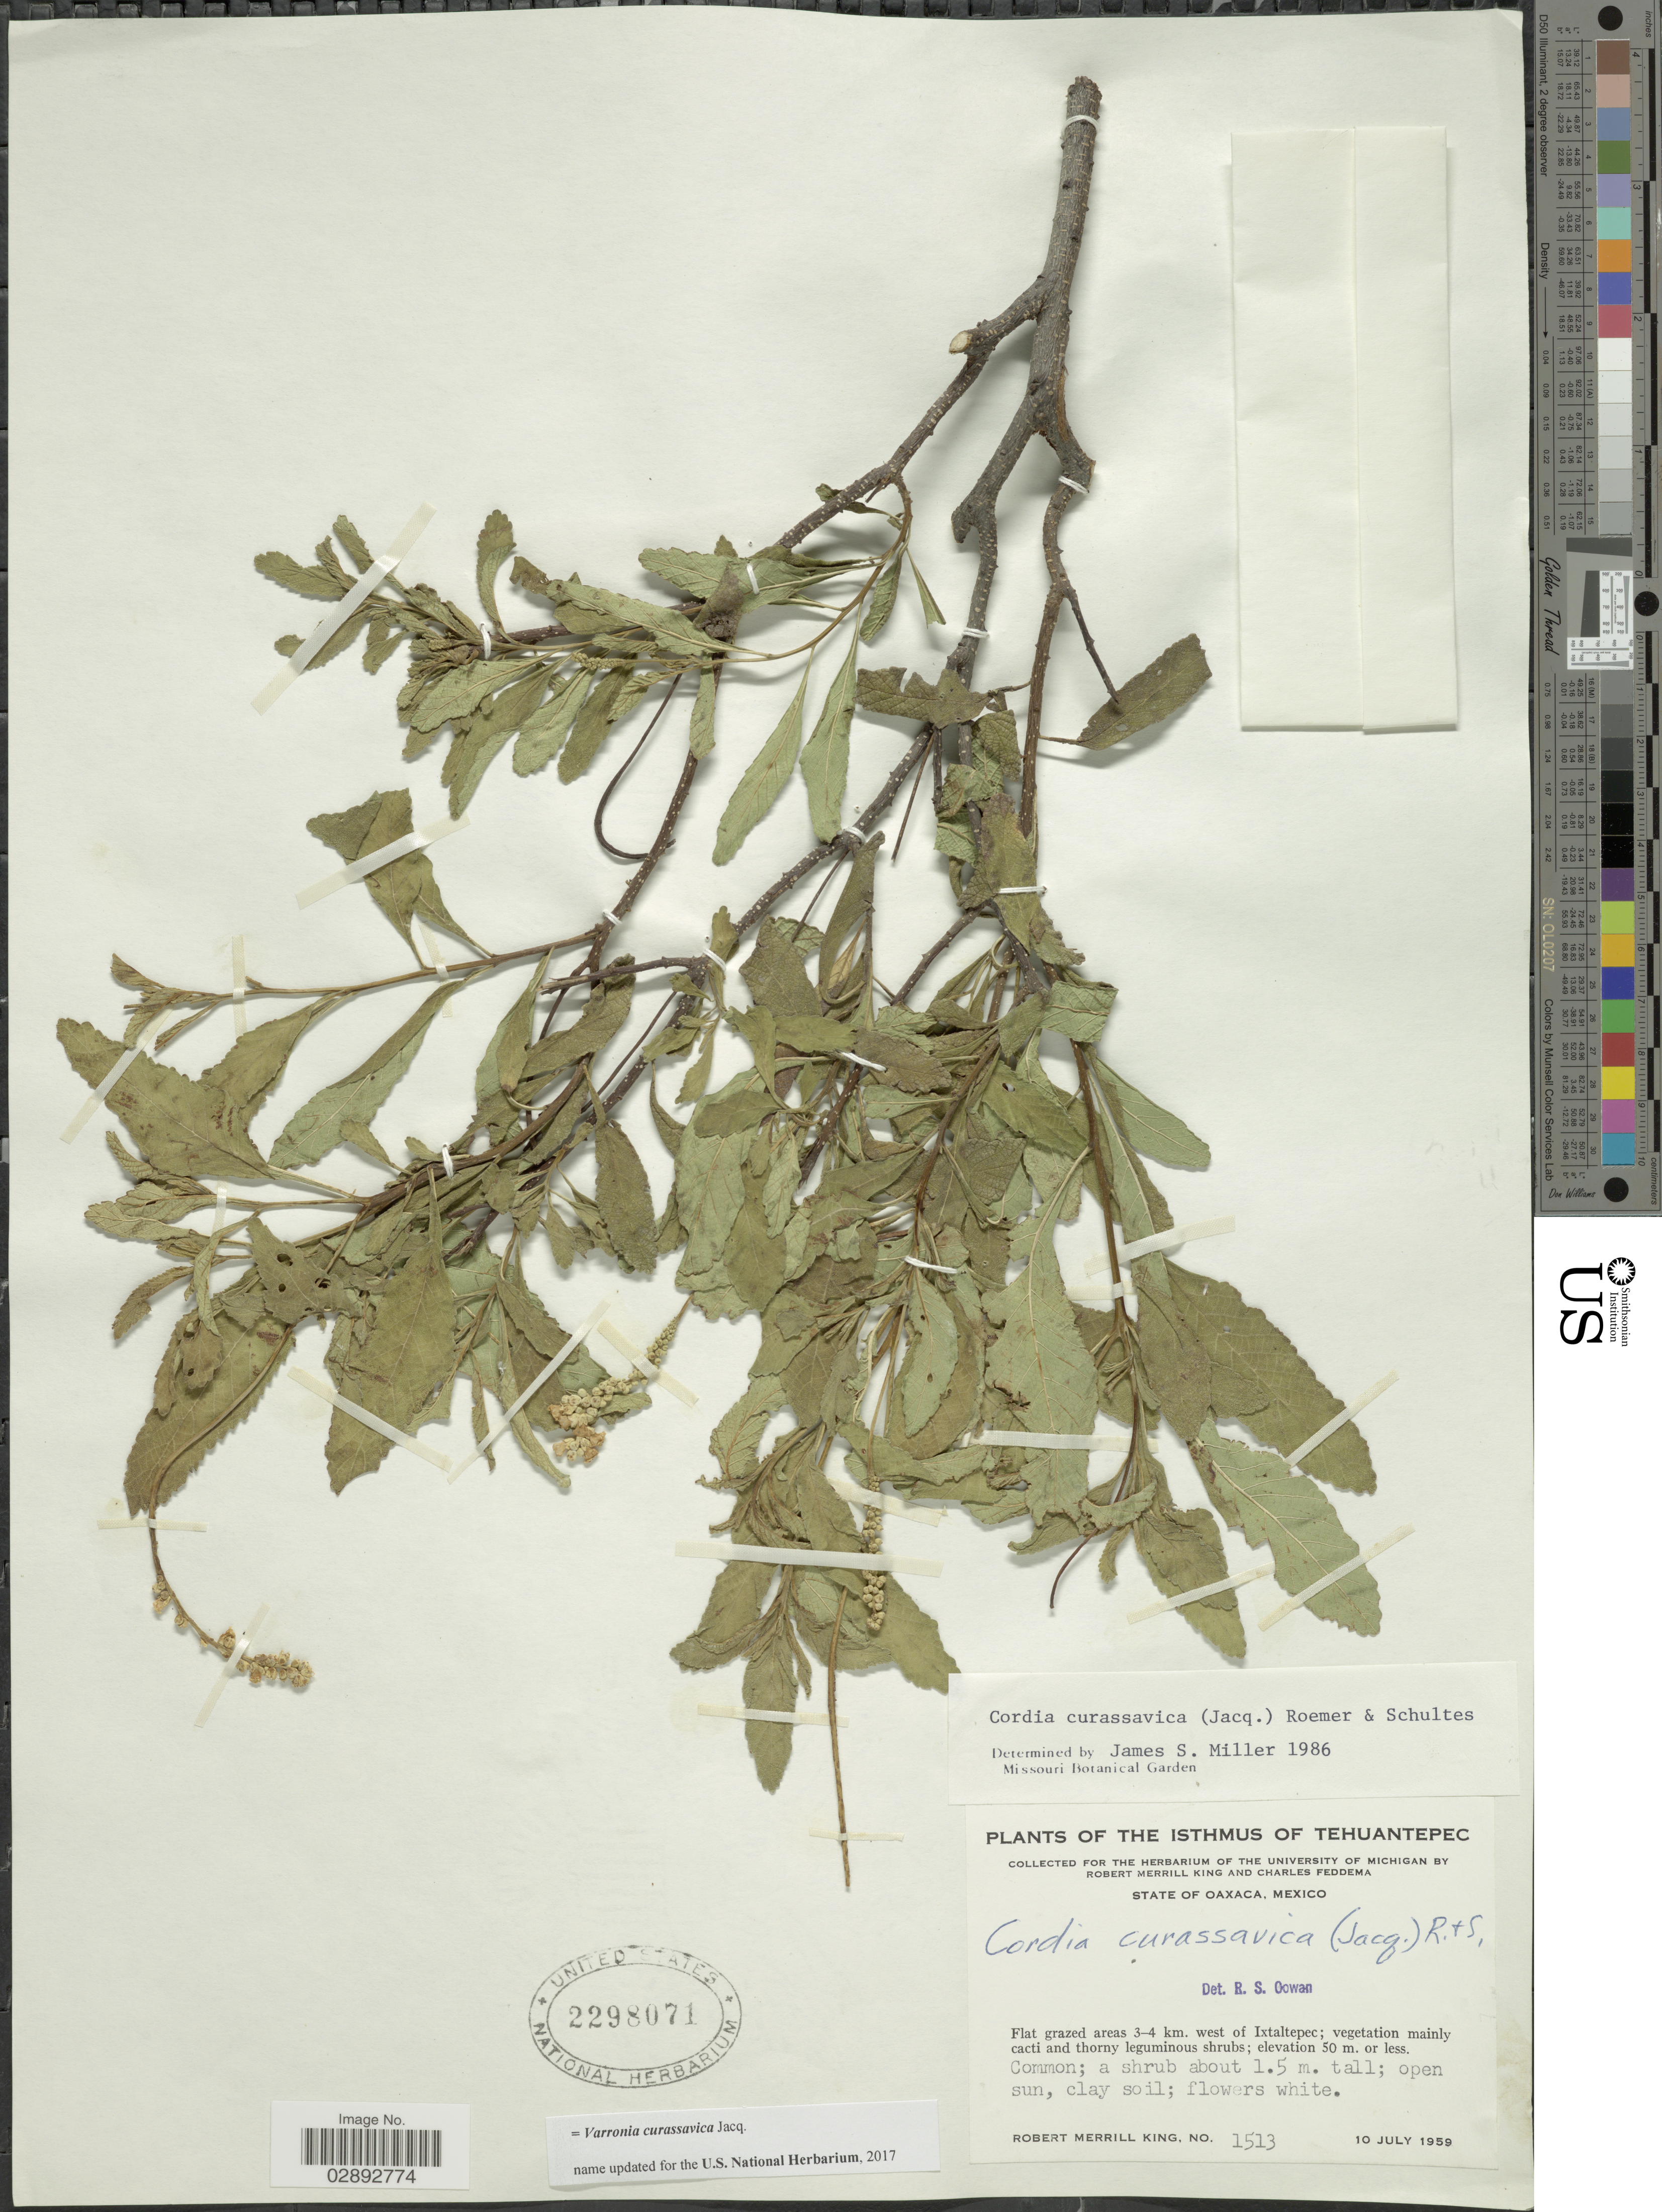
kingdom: Plantae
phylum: Tracheophyta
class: Magnoliopsida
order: Boraginales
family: Cordiaceae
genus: Varronia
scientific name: Varronia curassavica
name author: Jacq.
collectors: R. M. King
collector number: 1513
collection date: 1959-07-10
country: Mexico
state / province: Oaxaca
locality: Isthmus of Tehuantepec. State of Oaxaca. Flat grazed area 3-4 km. west of Ixtaltepec.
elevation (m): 50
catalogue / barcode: US 2298071